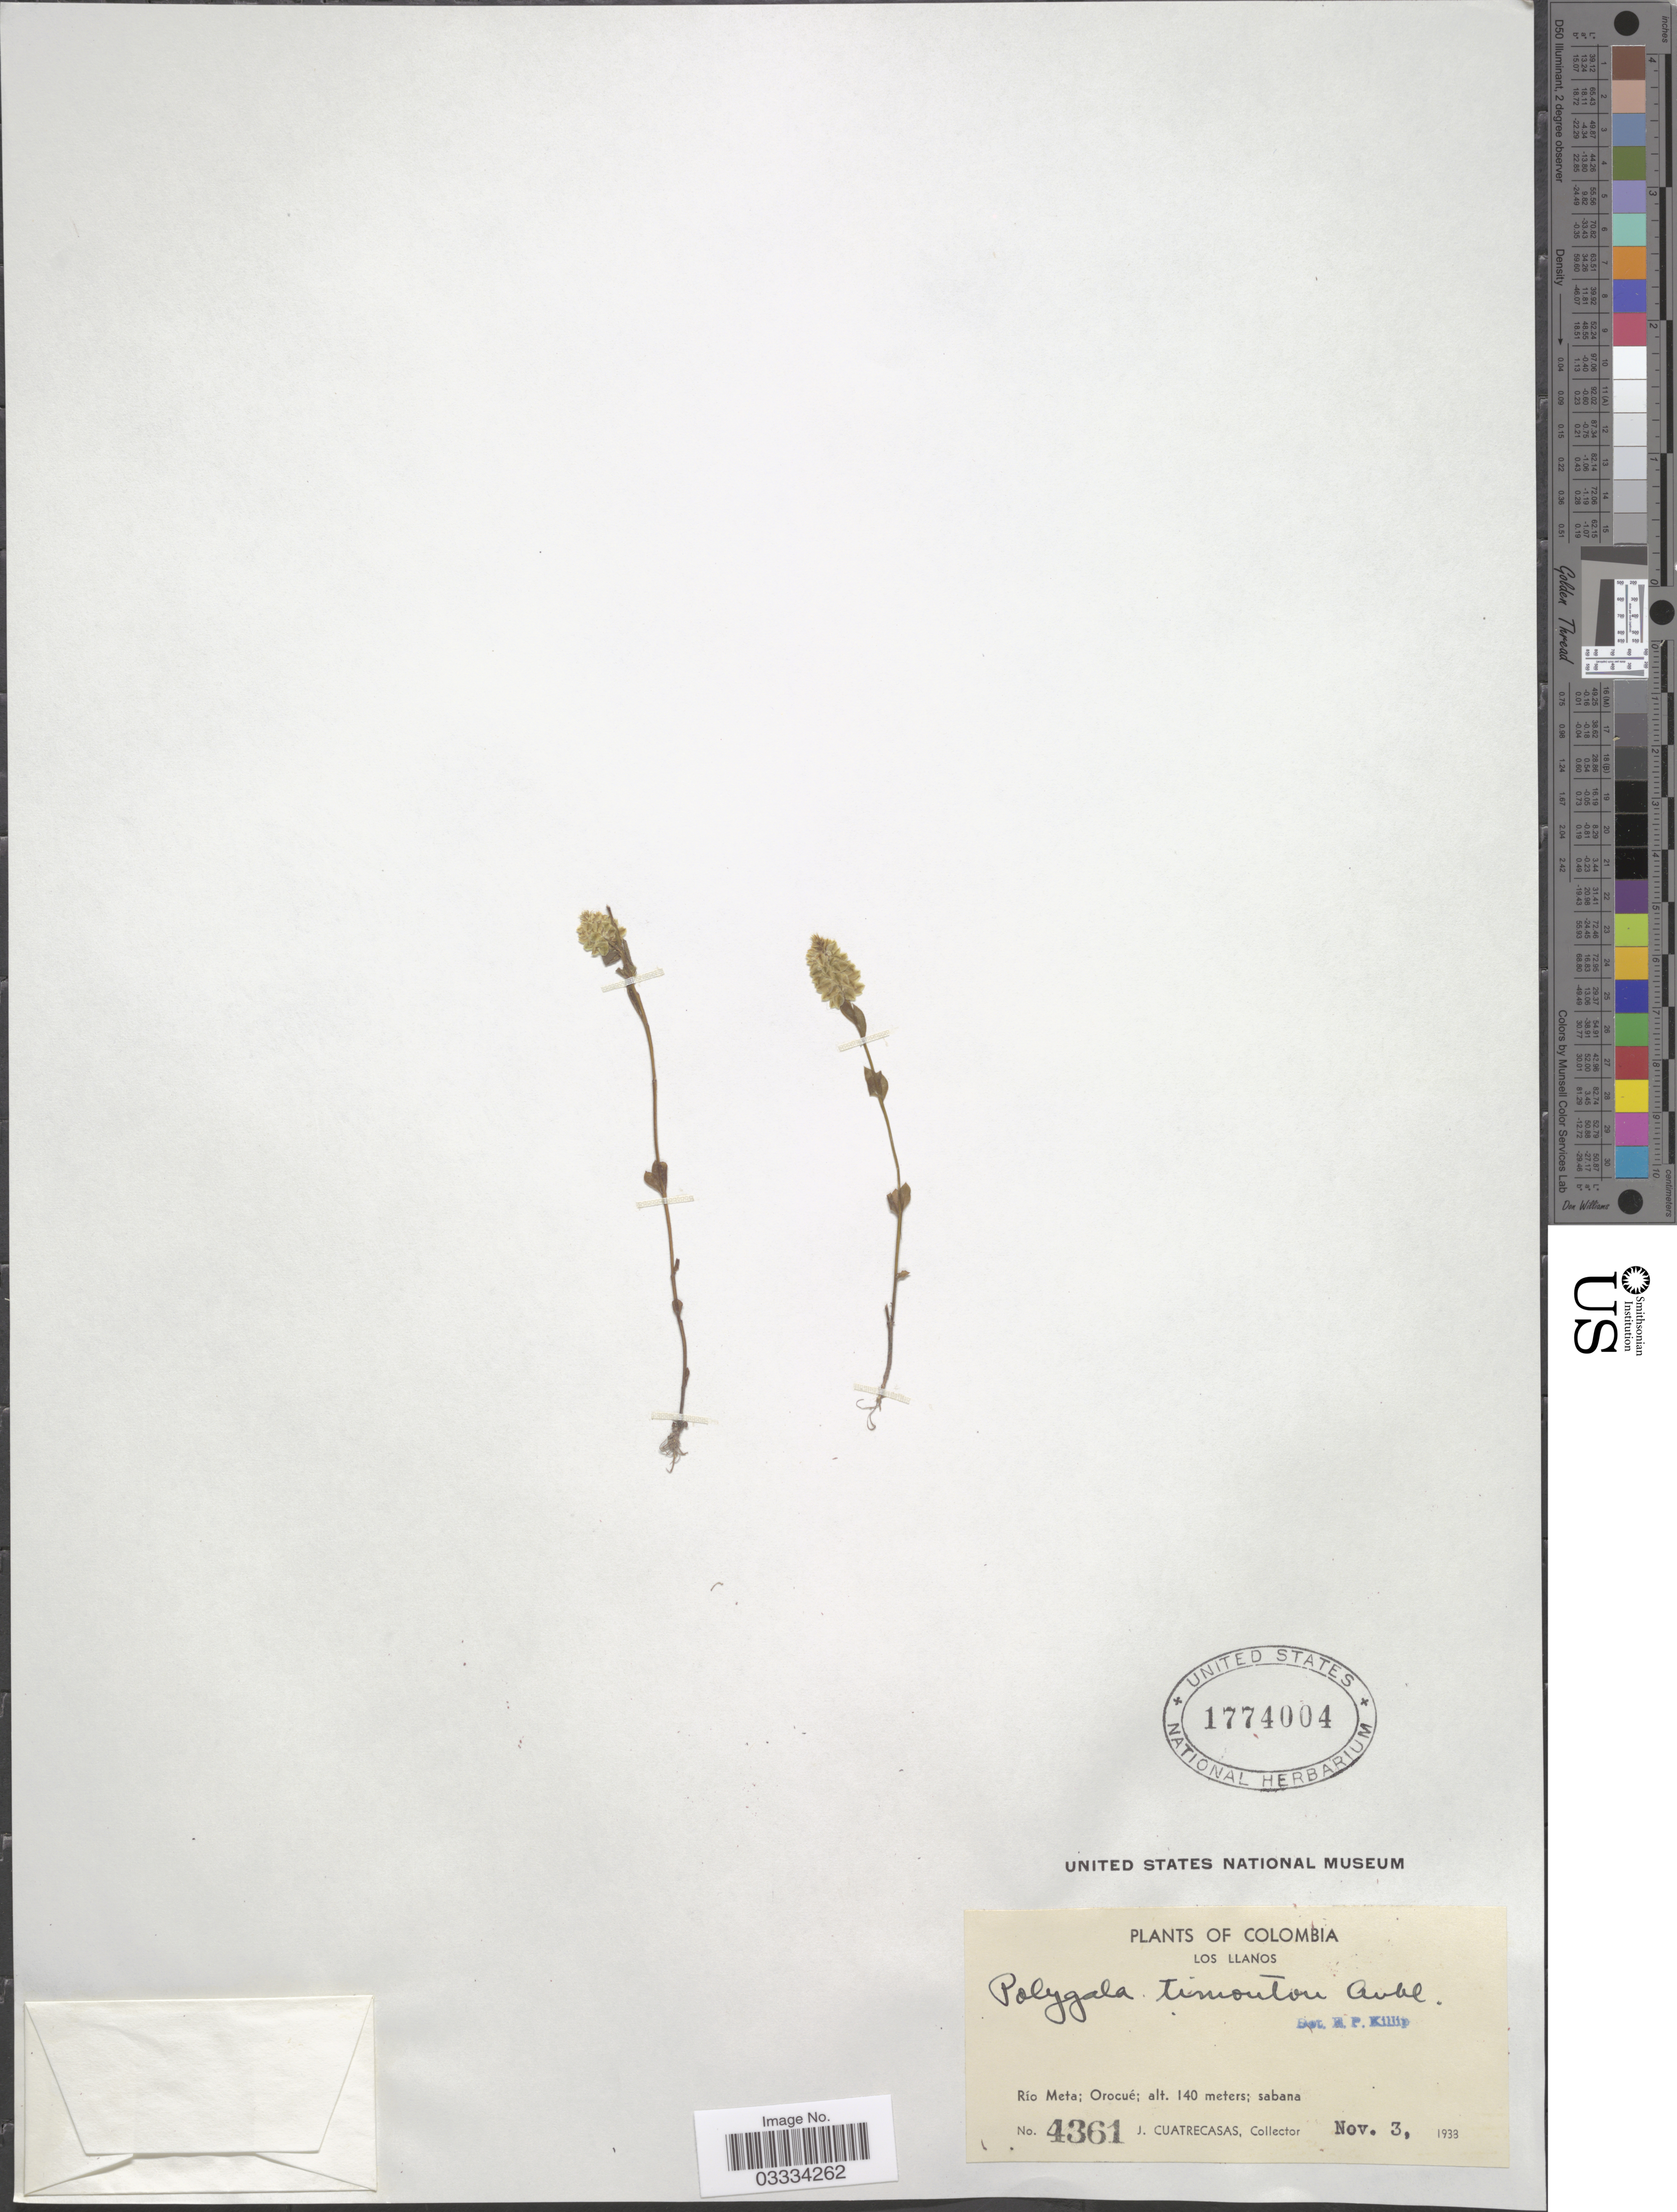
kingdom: Plantae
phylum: Tracheophyta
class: Magnoliopsida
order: Fabales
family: Polygalaceae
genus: Polygala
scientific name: Polygala timoutou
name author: Aubl.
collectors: J. Cuatrecasas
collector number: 4361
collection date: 1933-11-03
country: Colombia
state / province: Meta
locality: Los Llanos. Río Meta; Orocué.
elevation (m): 140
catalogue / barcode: US 1774004